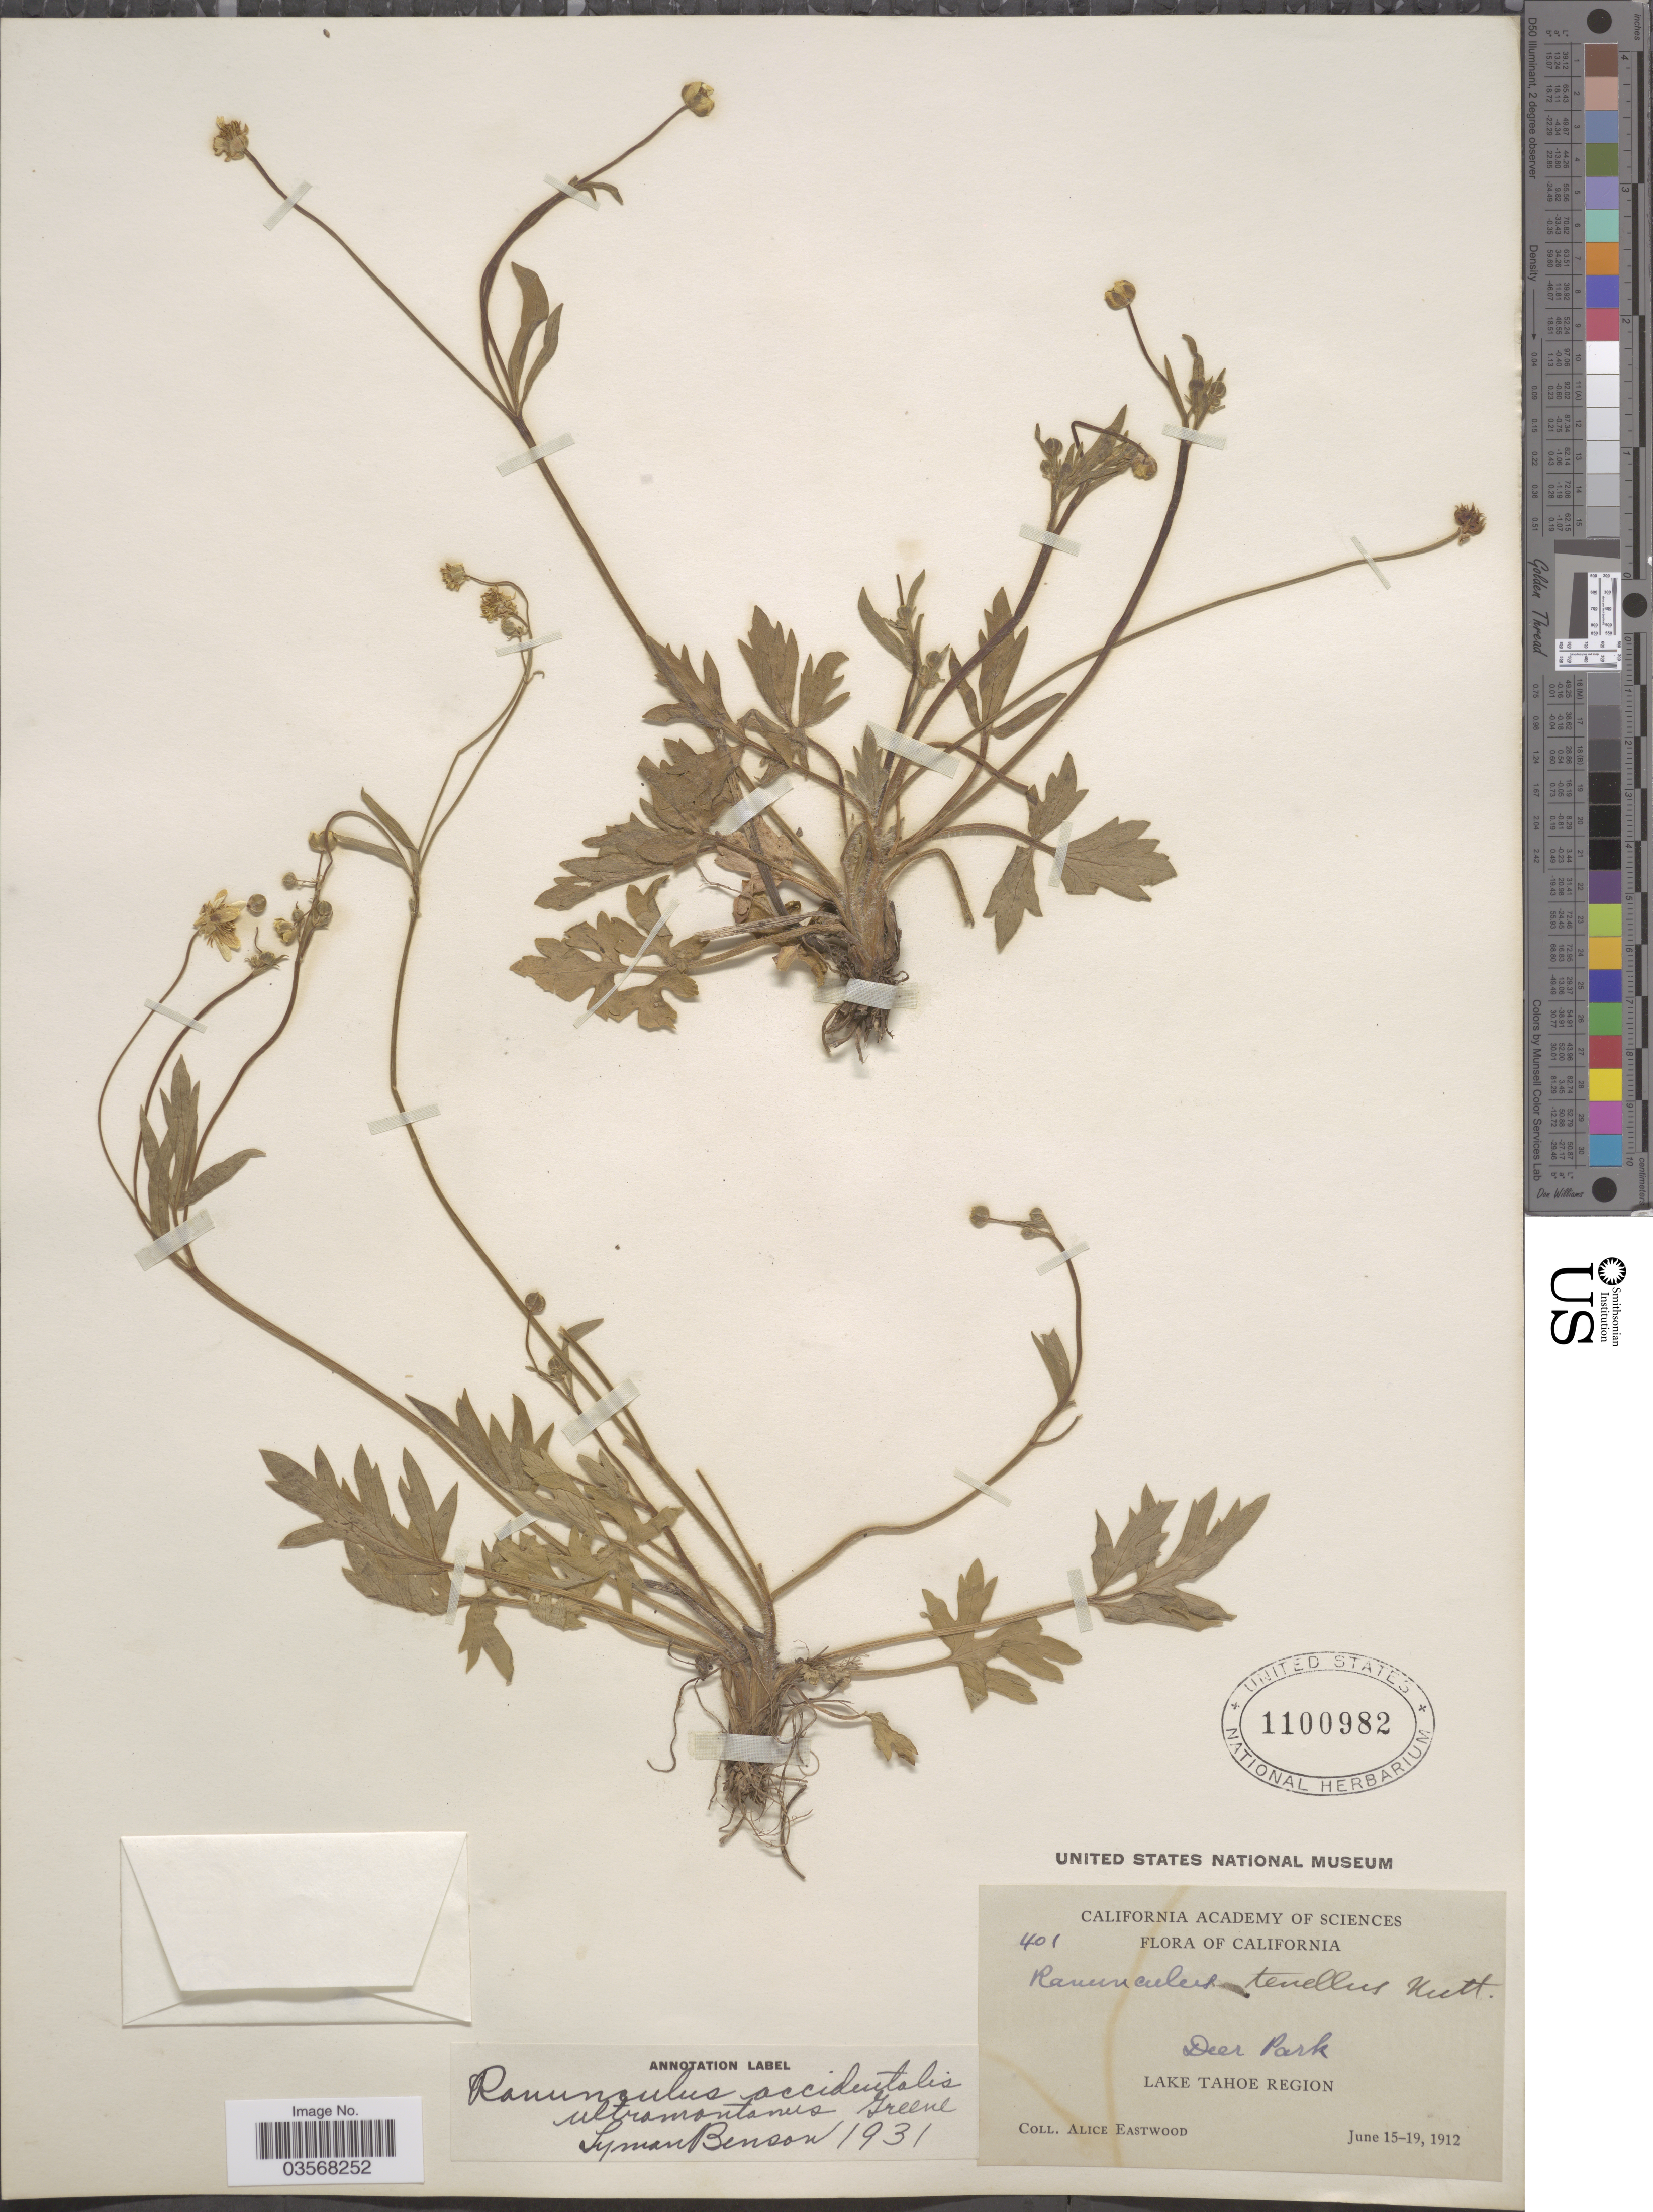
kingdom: Plantae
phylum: Tracheophyta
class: Magnoliopsida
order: Ranunculales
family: Ranunculaceae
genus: Ranunculus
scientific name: Ranunculus occidentalis var. ultramontanus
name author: Nutt.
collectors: A. Eastwood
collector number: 401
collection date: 1912-06-15/1912-06-19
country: United States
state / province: California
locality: Deer Park. Lake Tahoe Region.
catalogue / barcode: US 1100982